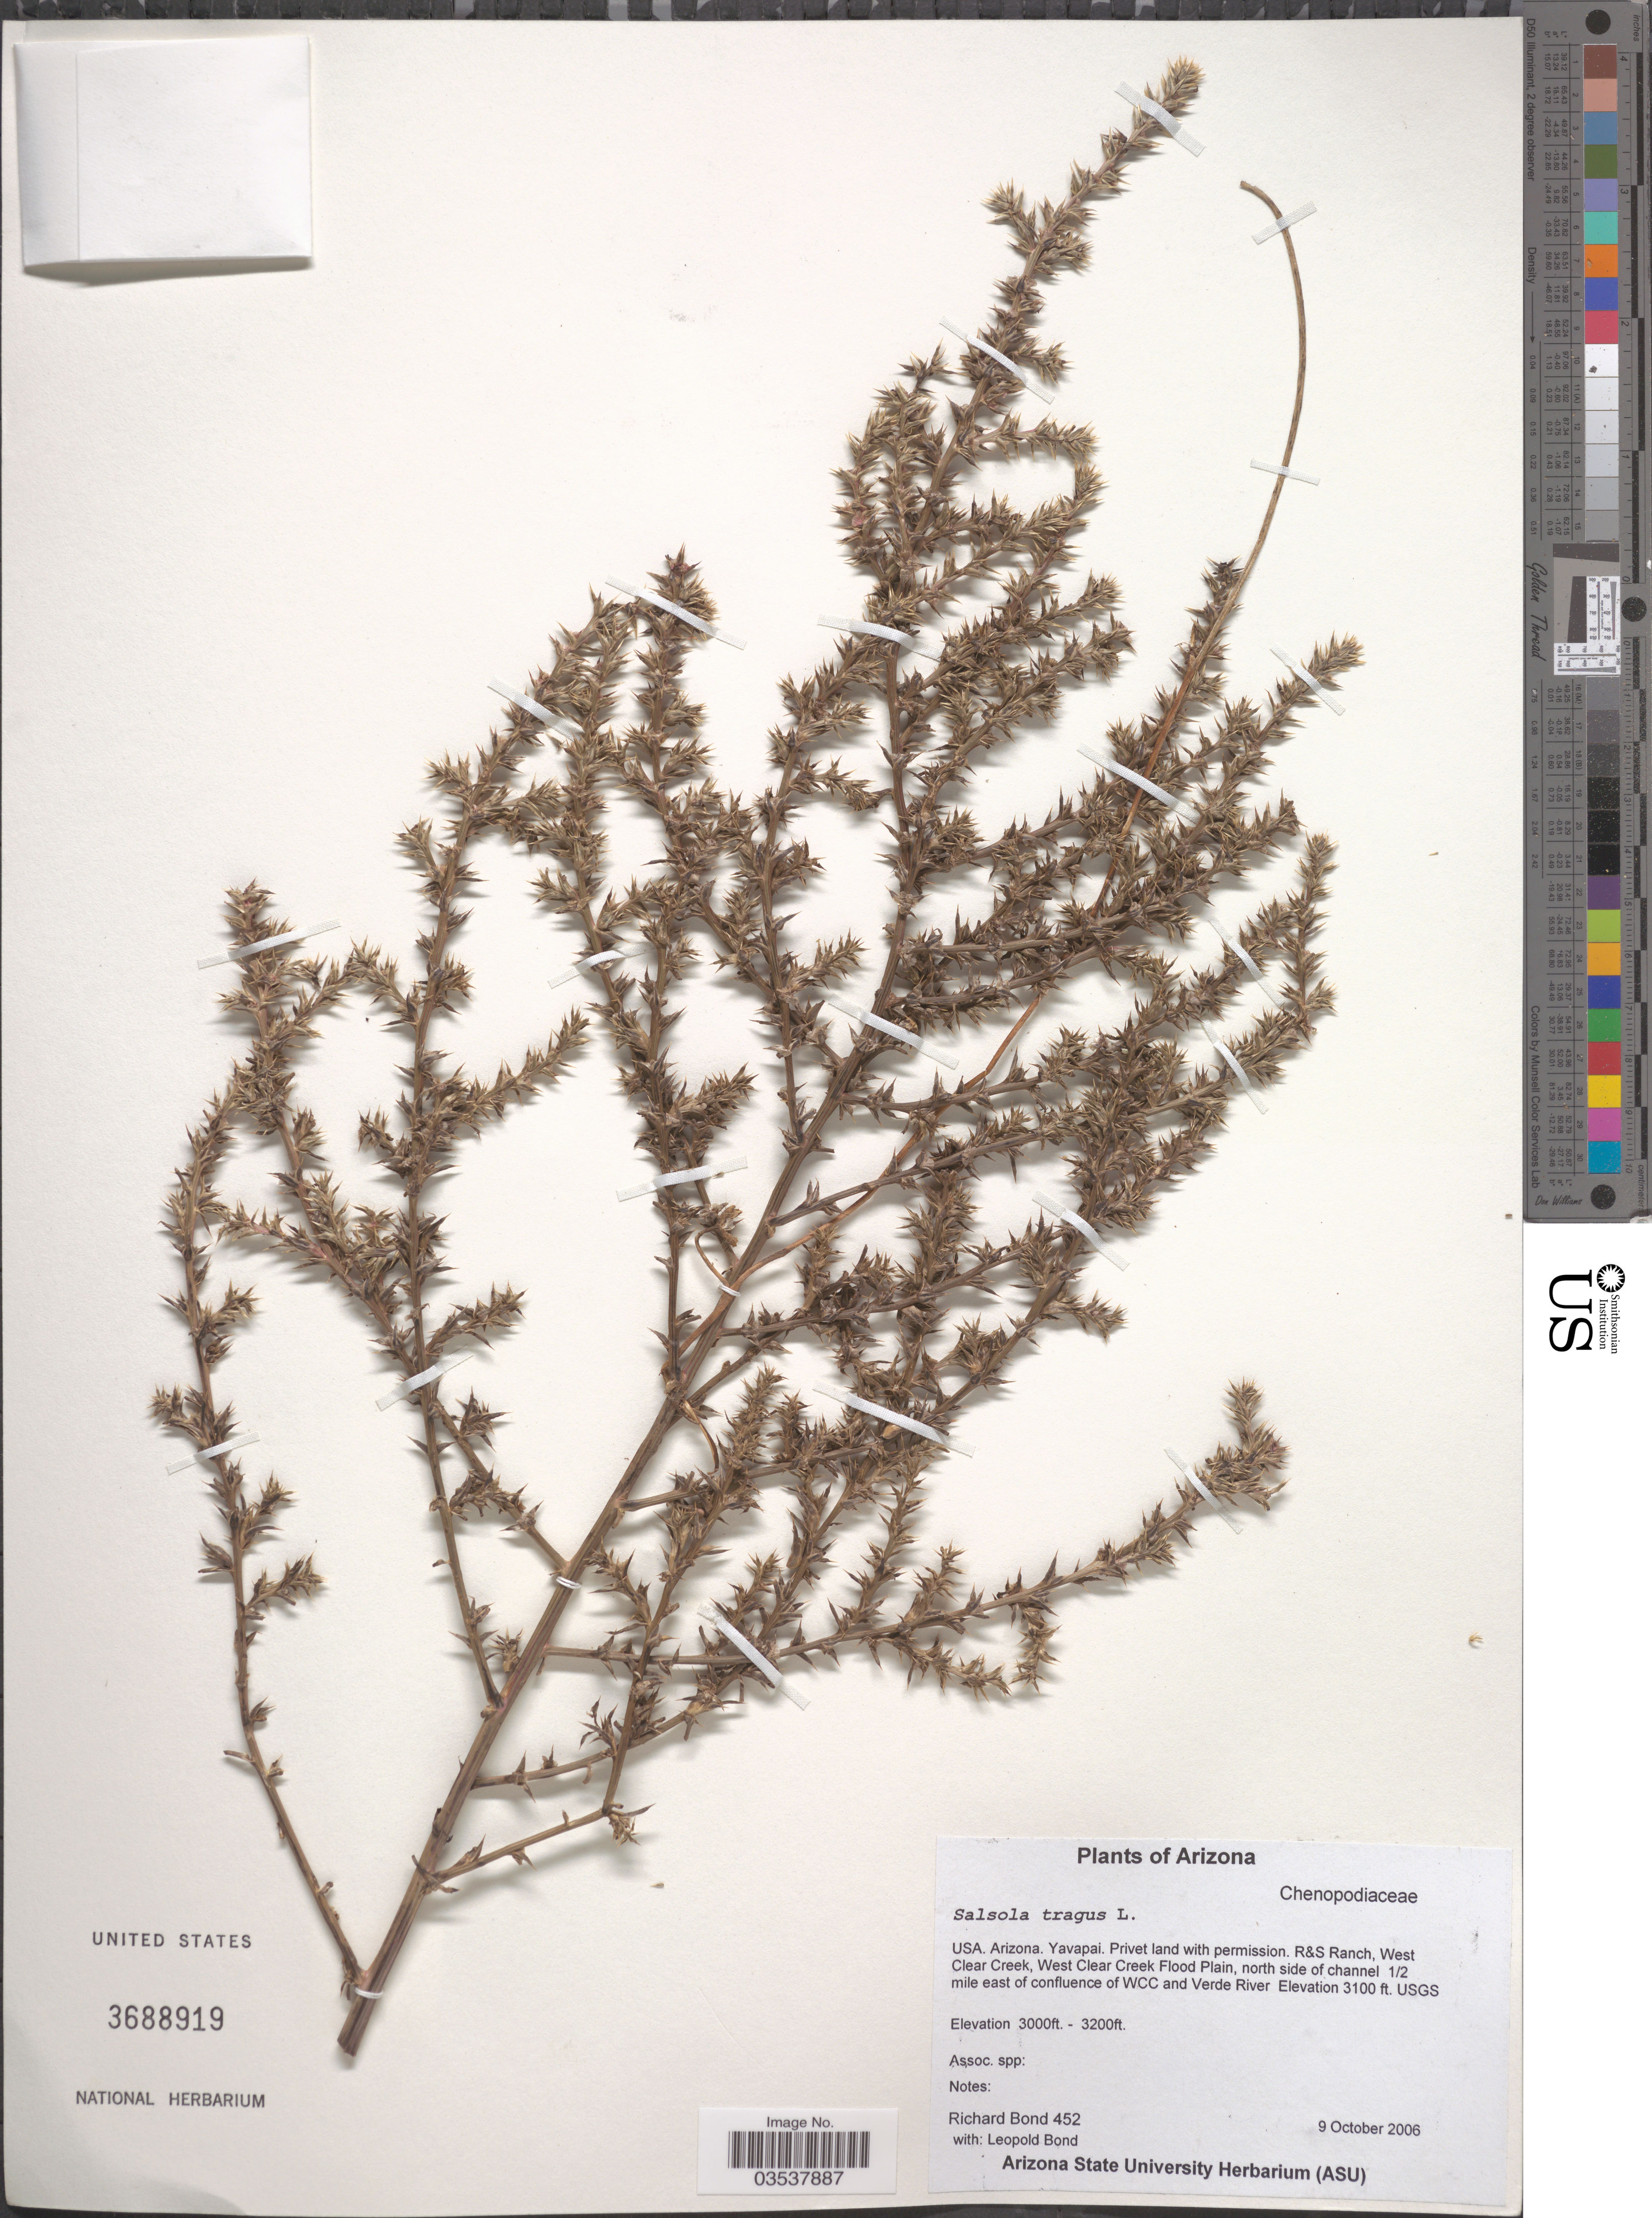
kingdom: Plantae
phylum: Tracheophyta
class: Magnoliopsida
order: Caryophyllales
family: Amaranthaceae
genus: Salsola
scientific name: Salsola tragus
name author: L.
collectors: R. Bond & L. Bond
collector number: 452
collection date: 2006-10-09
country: United States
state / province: Arizona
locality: USA. Arizona. Yavapai. R&S Ranch, West Clear Creek, West Clear Creek Flood Plain, north side of channel ½ mile east of confluence of WCC and Verde River. USGS.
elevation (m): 945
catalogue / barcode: US 3688919